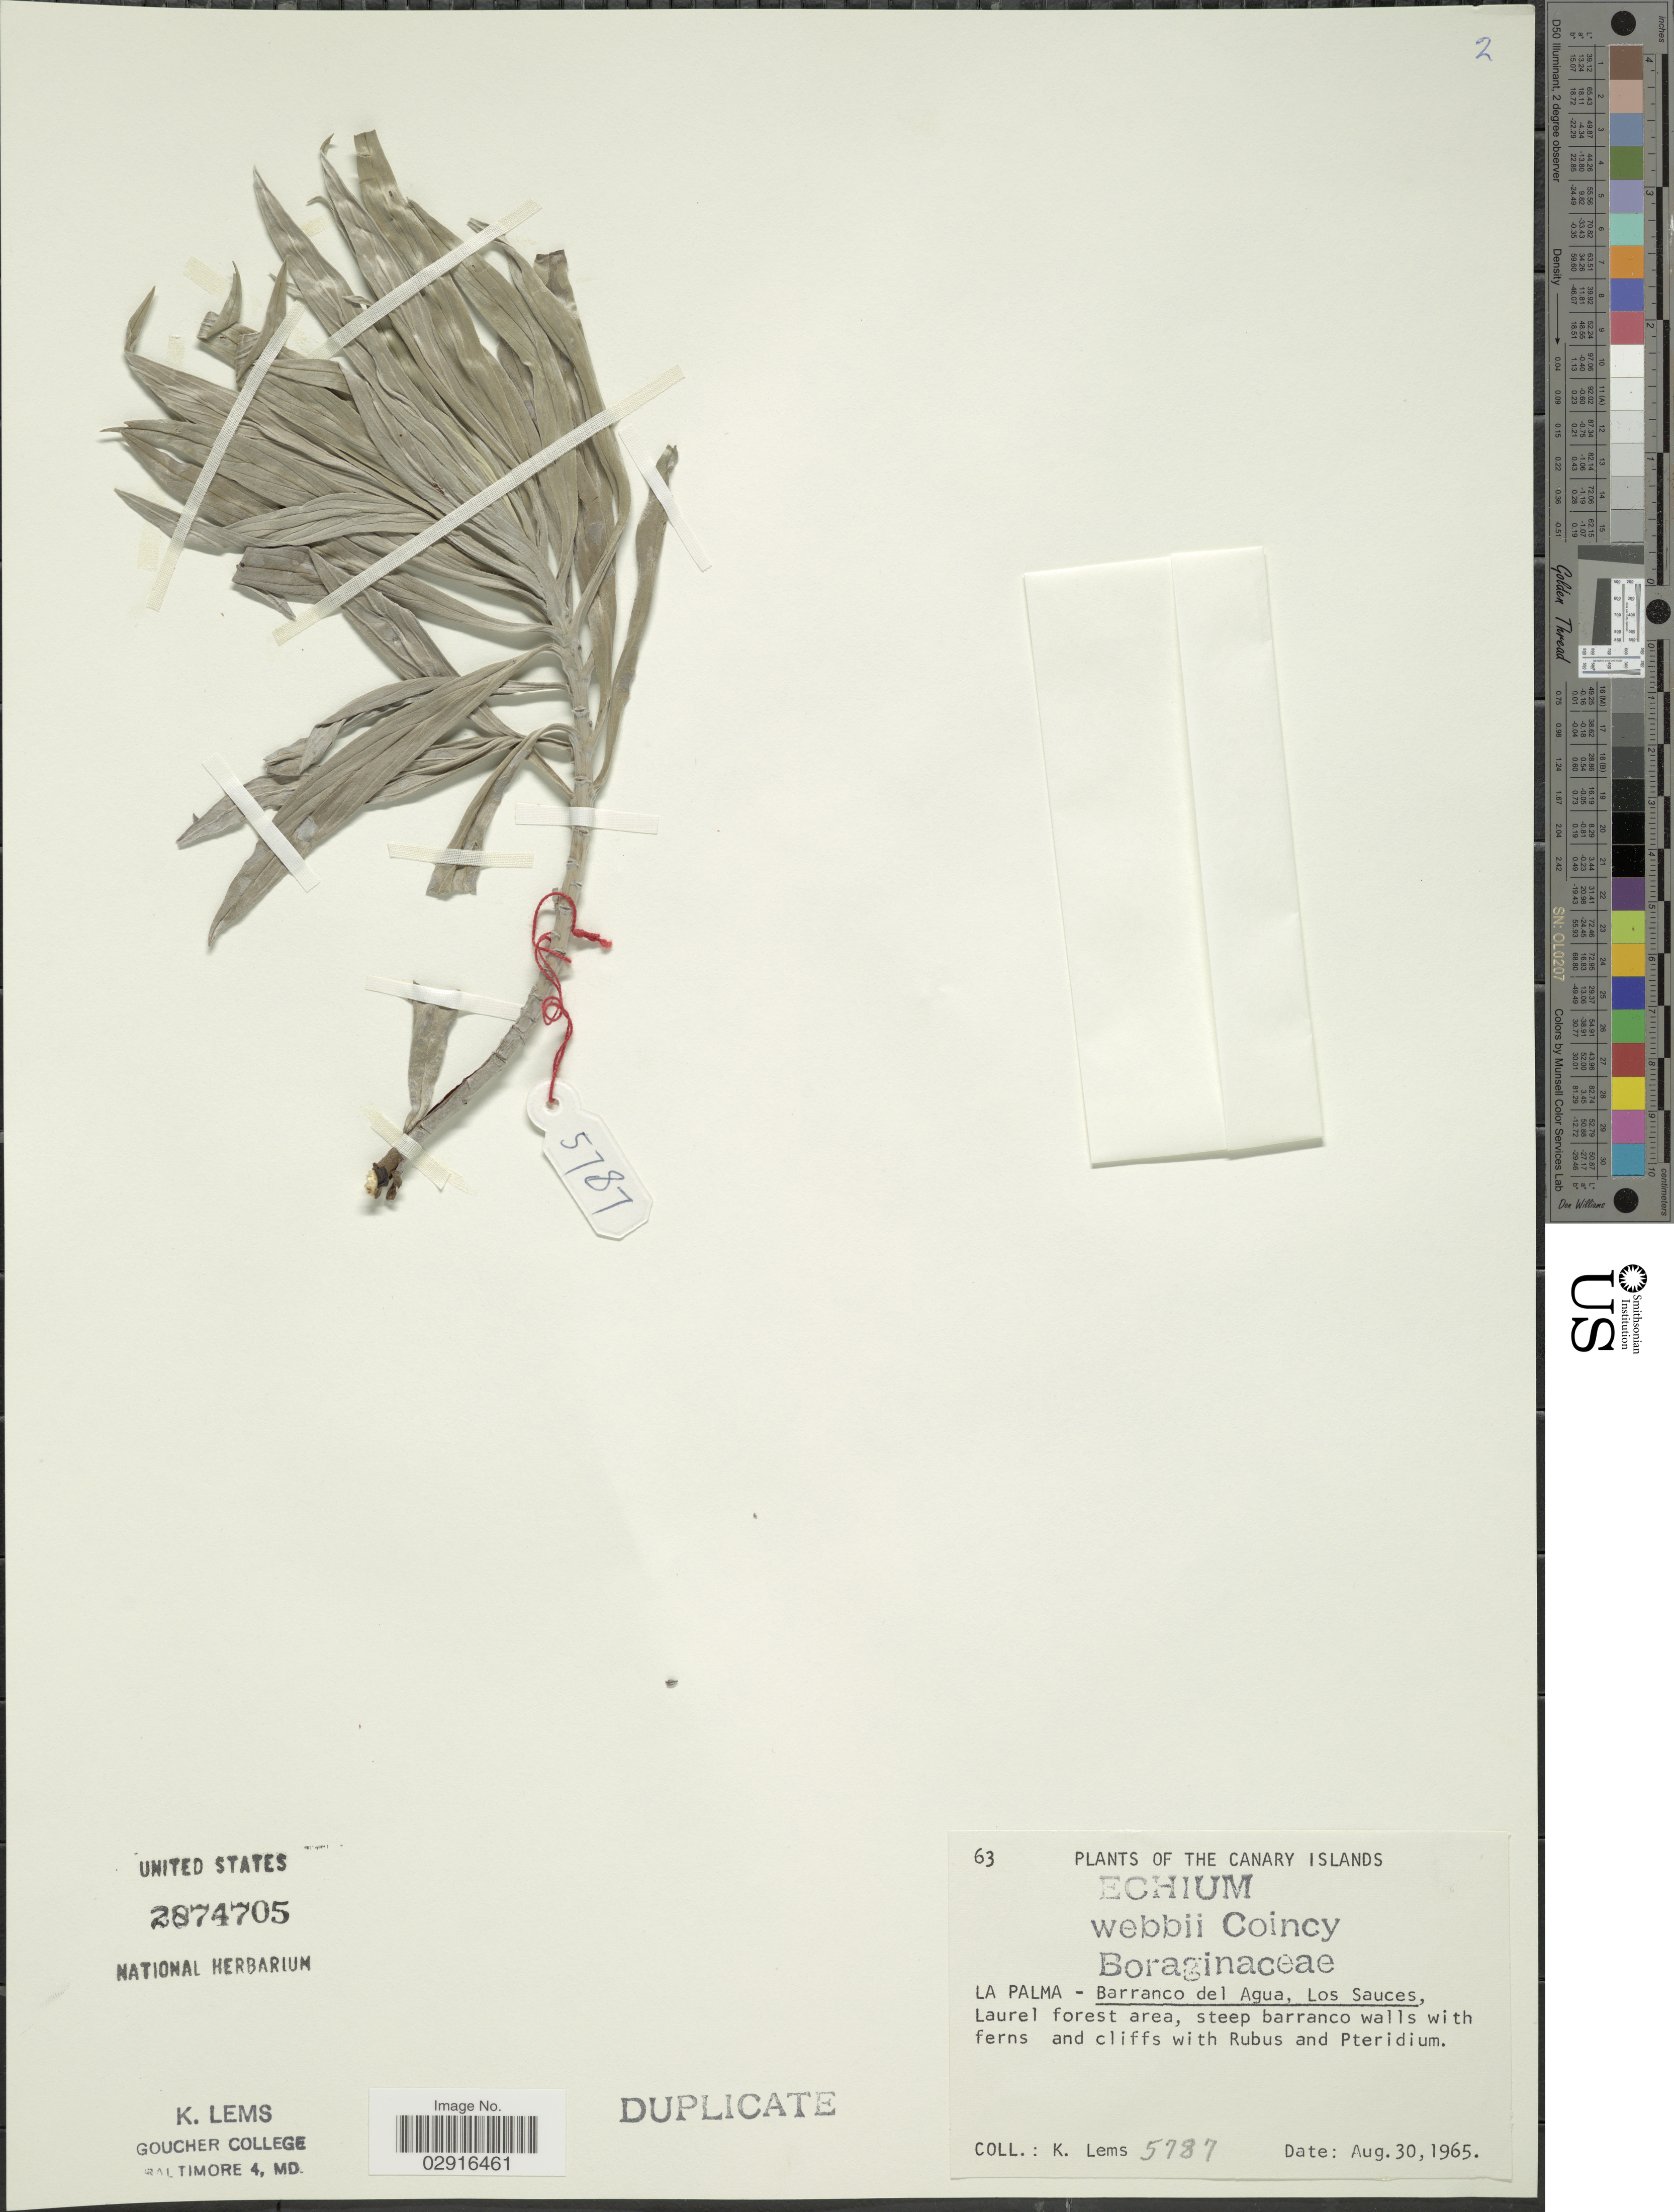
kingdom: Plantae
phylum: Tracheophyta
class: Magnoliopsida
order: Boraginales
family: Boraginaceae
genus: Echium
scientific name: Echium webbii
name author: Coincy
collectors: K. Lems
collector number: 5787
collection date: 1965-08-30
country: Spain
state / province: Canarias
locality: The Canary Islands. La Palma - Barranco del Agua, Los Sauces.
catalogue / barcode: US 2874705